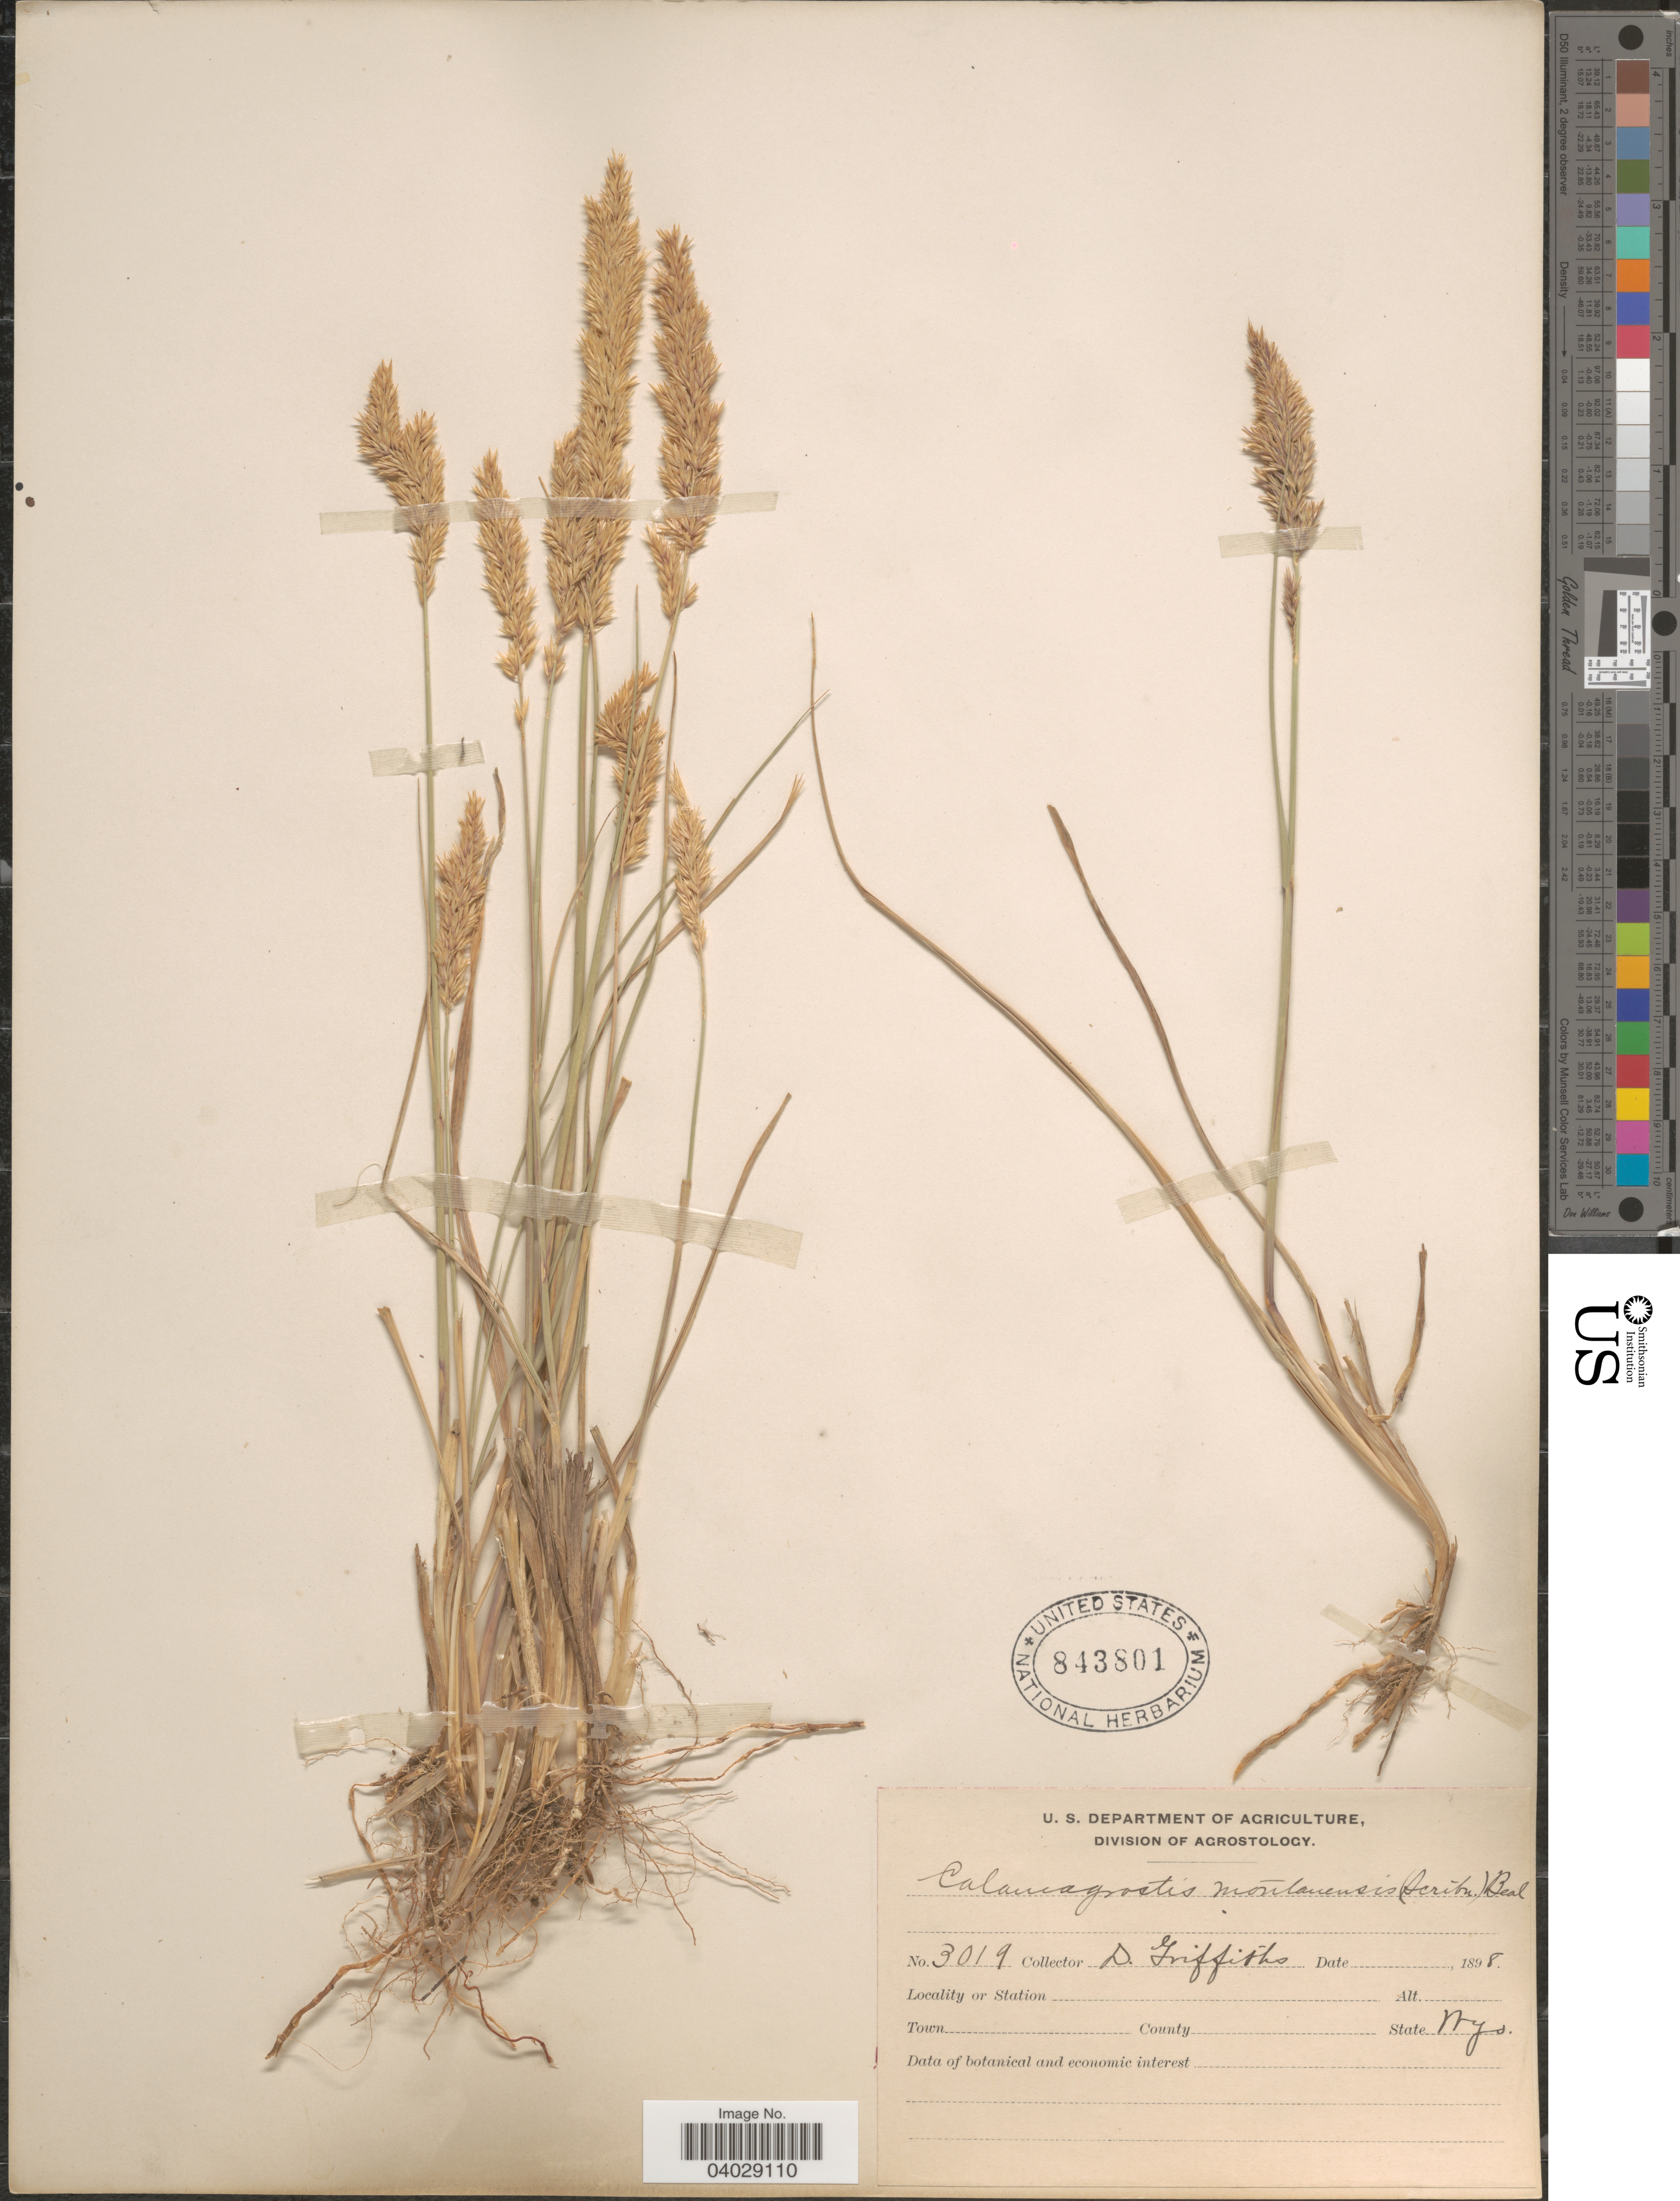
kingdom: Plantae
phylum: Tracheophyta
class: Liliopsida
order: Poales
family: Poaceae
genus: Calamagrostis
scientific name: Calamagrostis montanensis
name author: Scribn. ex Vasey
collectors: D. Griffiths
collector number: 3019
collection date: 1898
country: United States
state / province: Wyoming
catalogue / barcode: US 843801